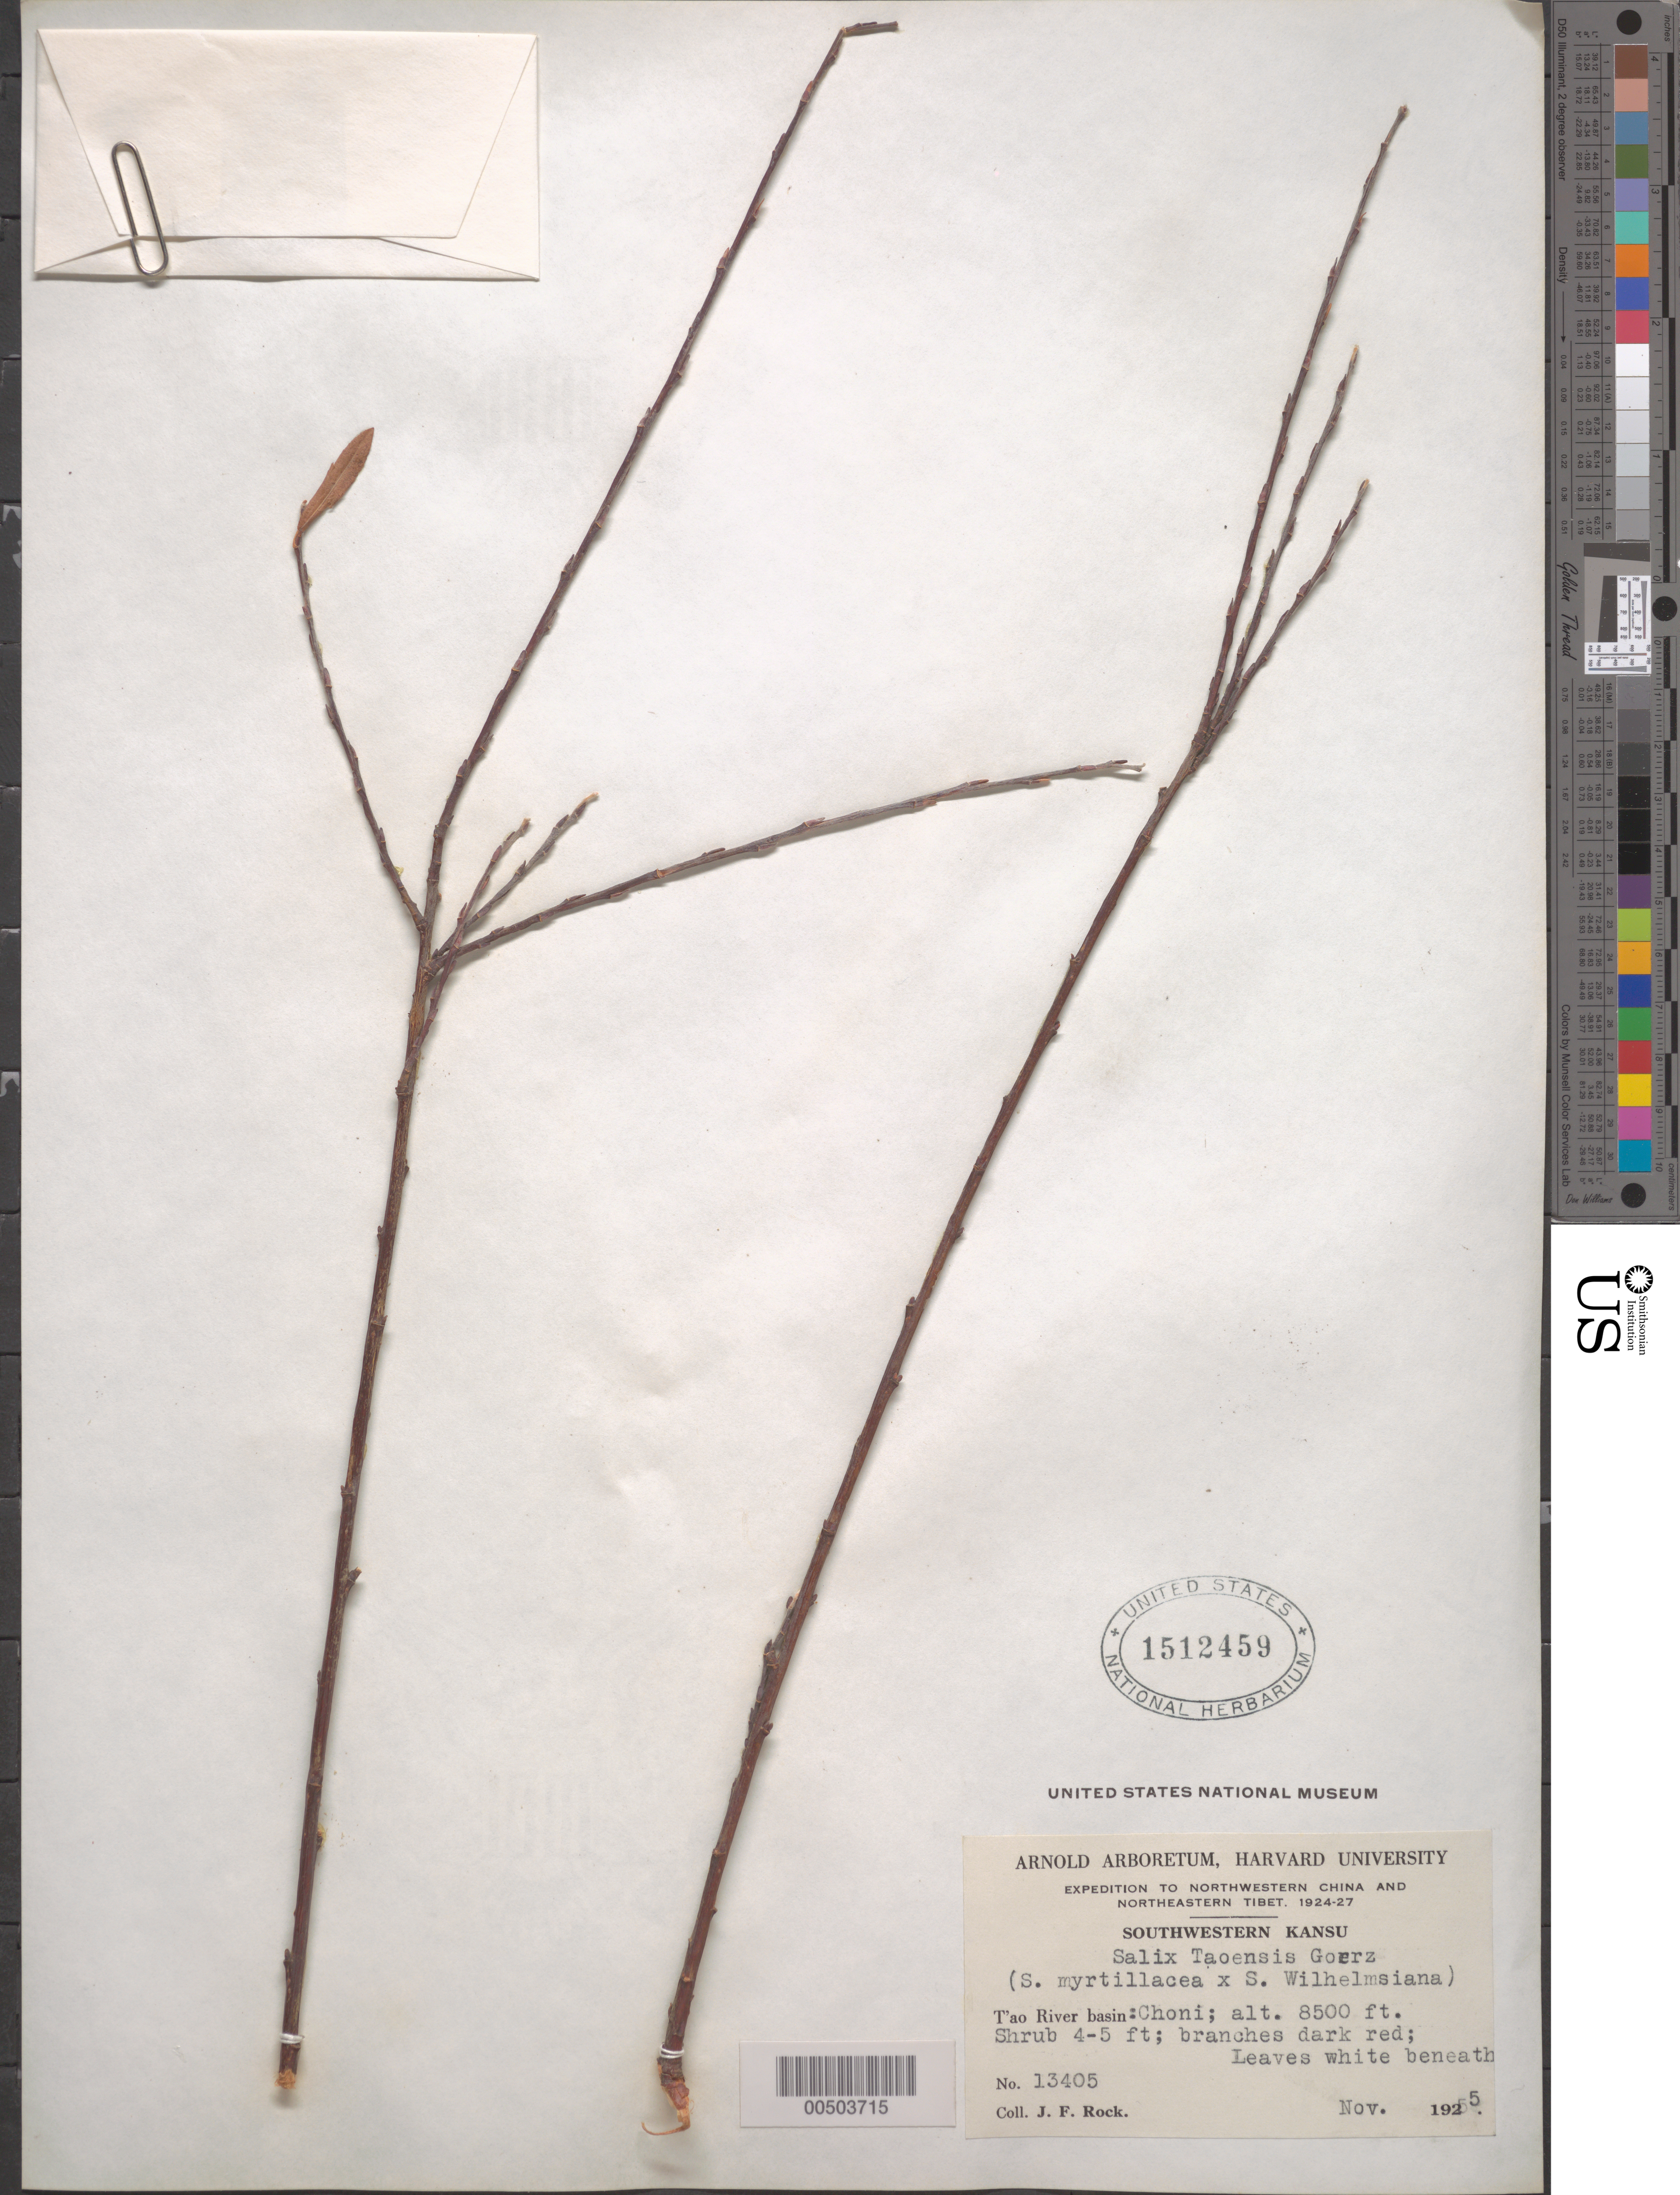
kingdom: Plantae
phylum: Tracheophyta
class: Magnoliopsida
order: Malpighiales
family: Salicaceae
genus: Salix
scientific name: Salix taoensis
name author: Goerz in Rehder & Kobuski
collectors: J. F. Rock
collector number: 13405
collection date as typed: Nov 1925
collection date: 1925-11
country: China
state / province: Gansu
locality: Tao River basin: Choni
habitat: Shrub 4-5 ft; branches dark red; leaves white beneath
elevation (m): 2591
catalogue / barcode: US 1512459